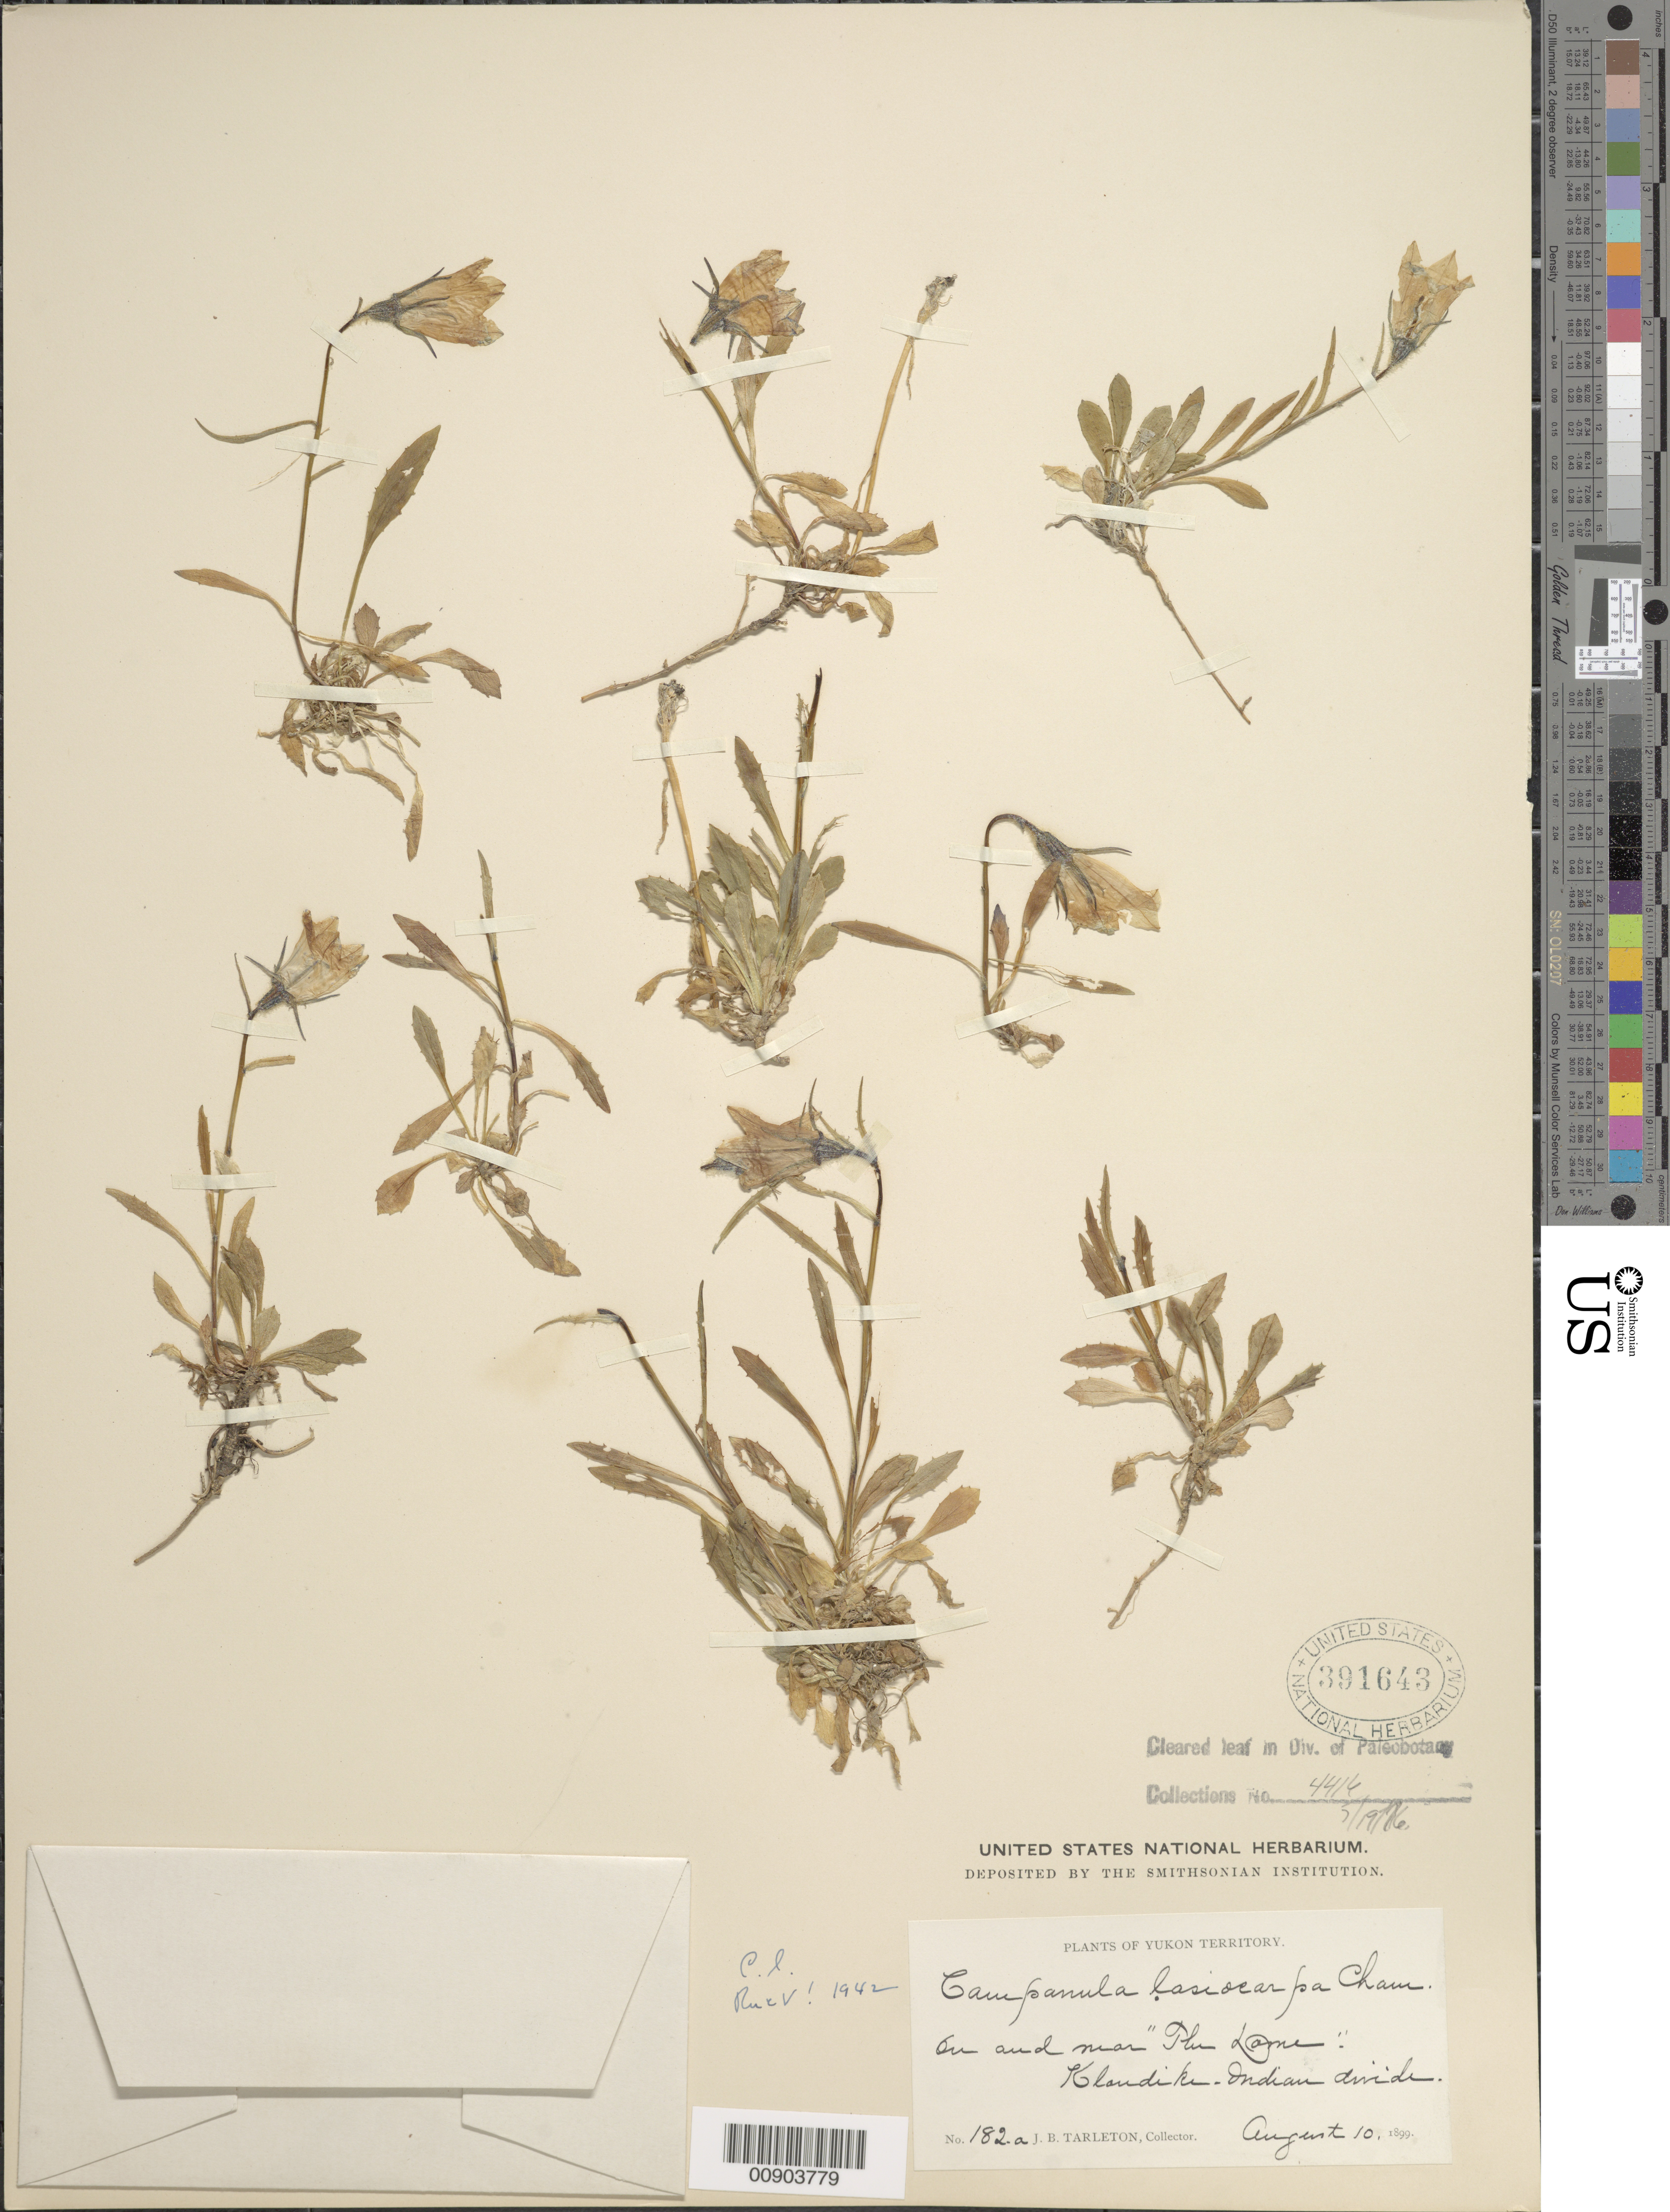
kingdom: Plantae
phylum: Tracheophyta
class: Magnoliopsida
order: Asterales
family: Campanulaceae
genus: Campanula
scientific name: Campanula lasiocarpa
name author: Cham.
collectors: J. Tarleton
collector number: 182a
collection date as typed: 10 Aug 1899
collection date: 1899-08-10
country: United States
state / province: Alaska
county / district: Yukon-Koyukuk Division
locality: On and near "The Lame". Klondike-Indian Divide.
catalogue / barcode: US 391643